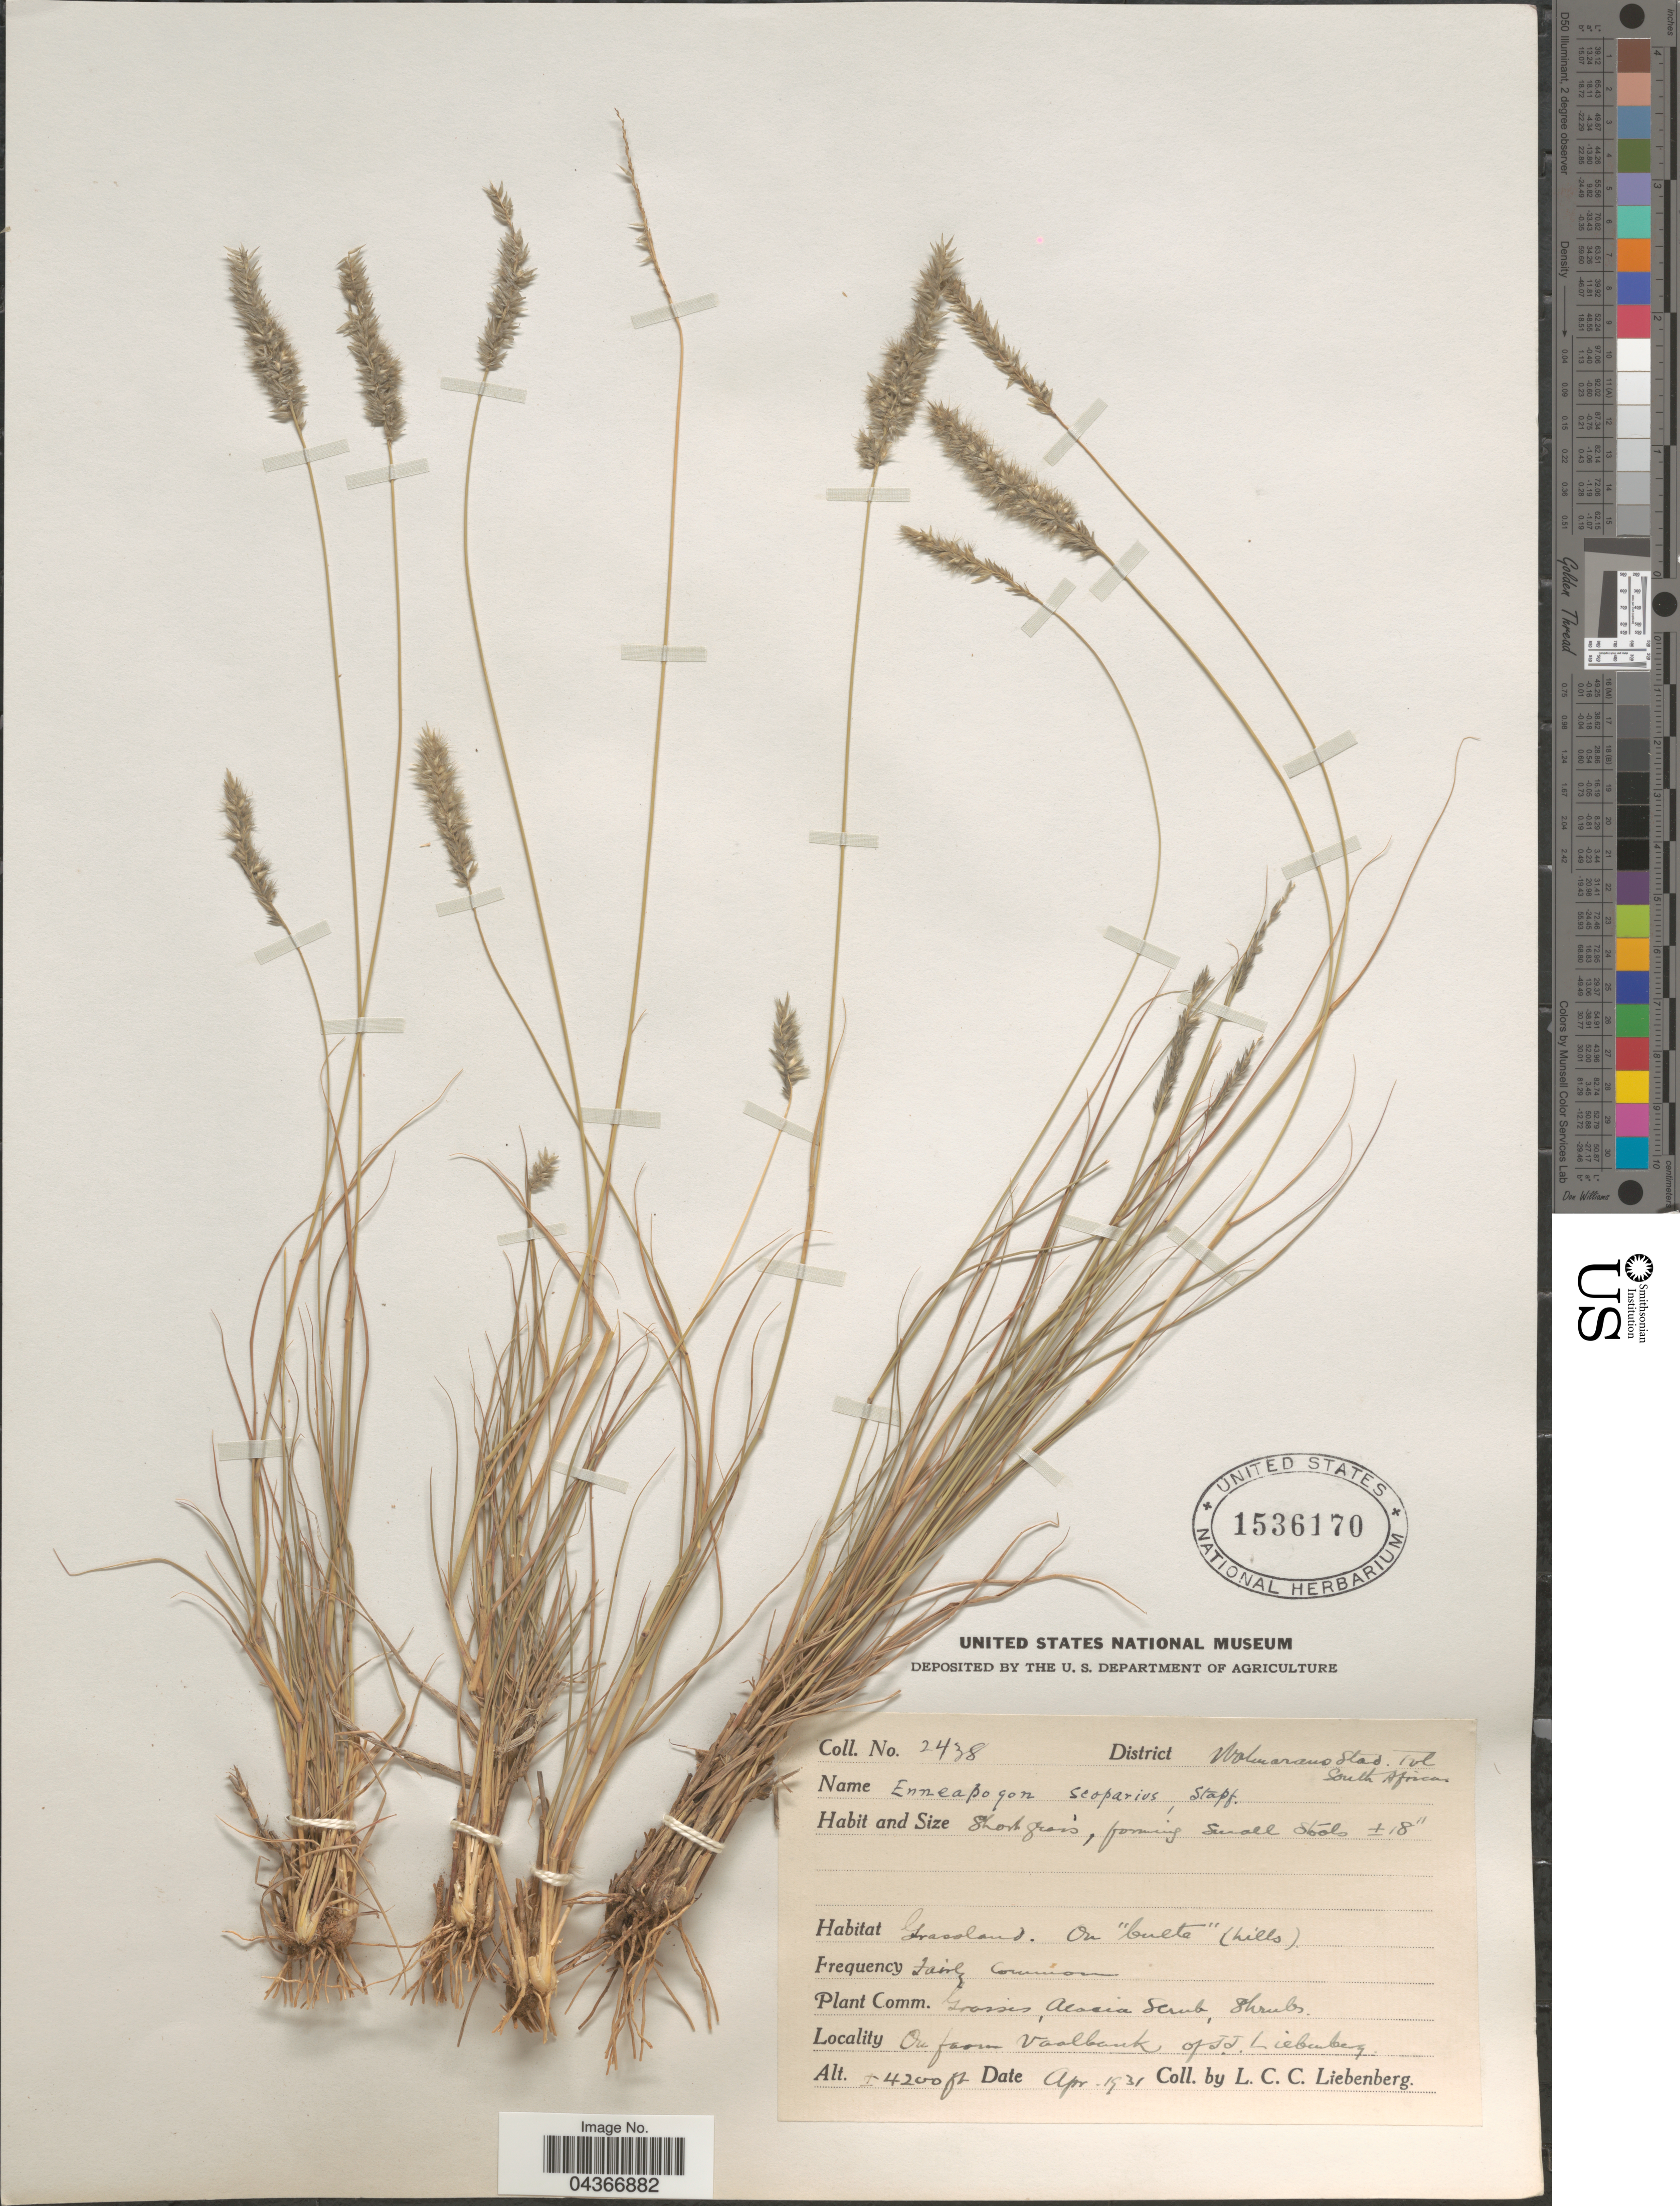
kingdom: Plantae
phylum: Tracheophyta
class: Liliopsida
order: Poales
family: Poaceae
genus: Enneapogon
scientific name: Enneapogon scoparius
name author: Stapf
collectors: L. Liebenberg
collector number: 2438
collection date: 1931-04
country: South Africa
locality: District Wolmaransstad. Tvl. On foorm [interpreted] Vaalbank op [interpreted] J.J.Liebenberg.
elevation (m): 1280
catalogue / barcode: US 1536170